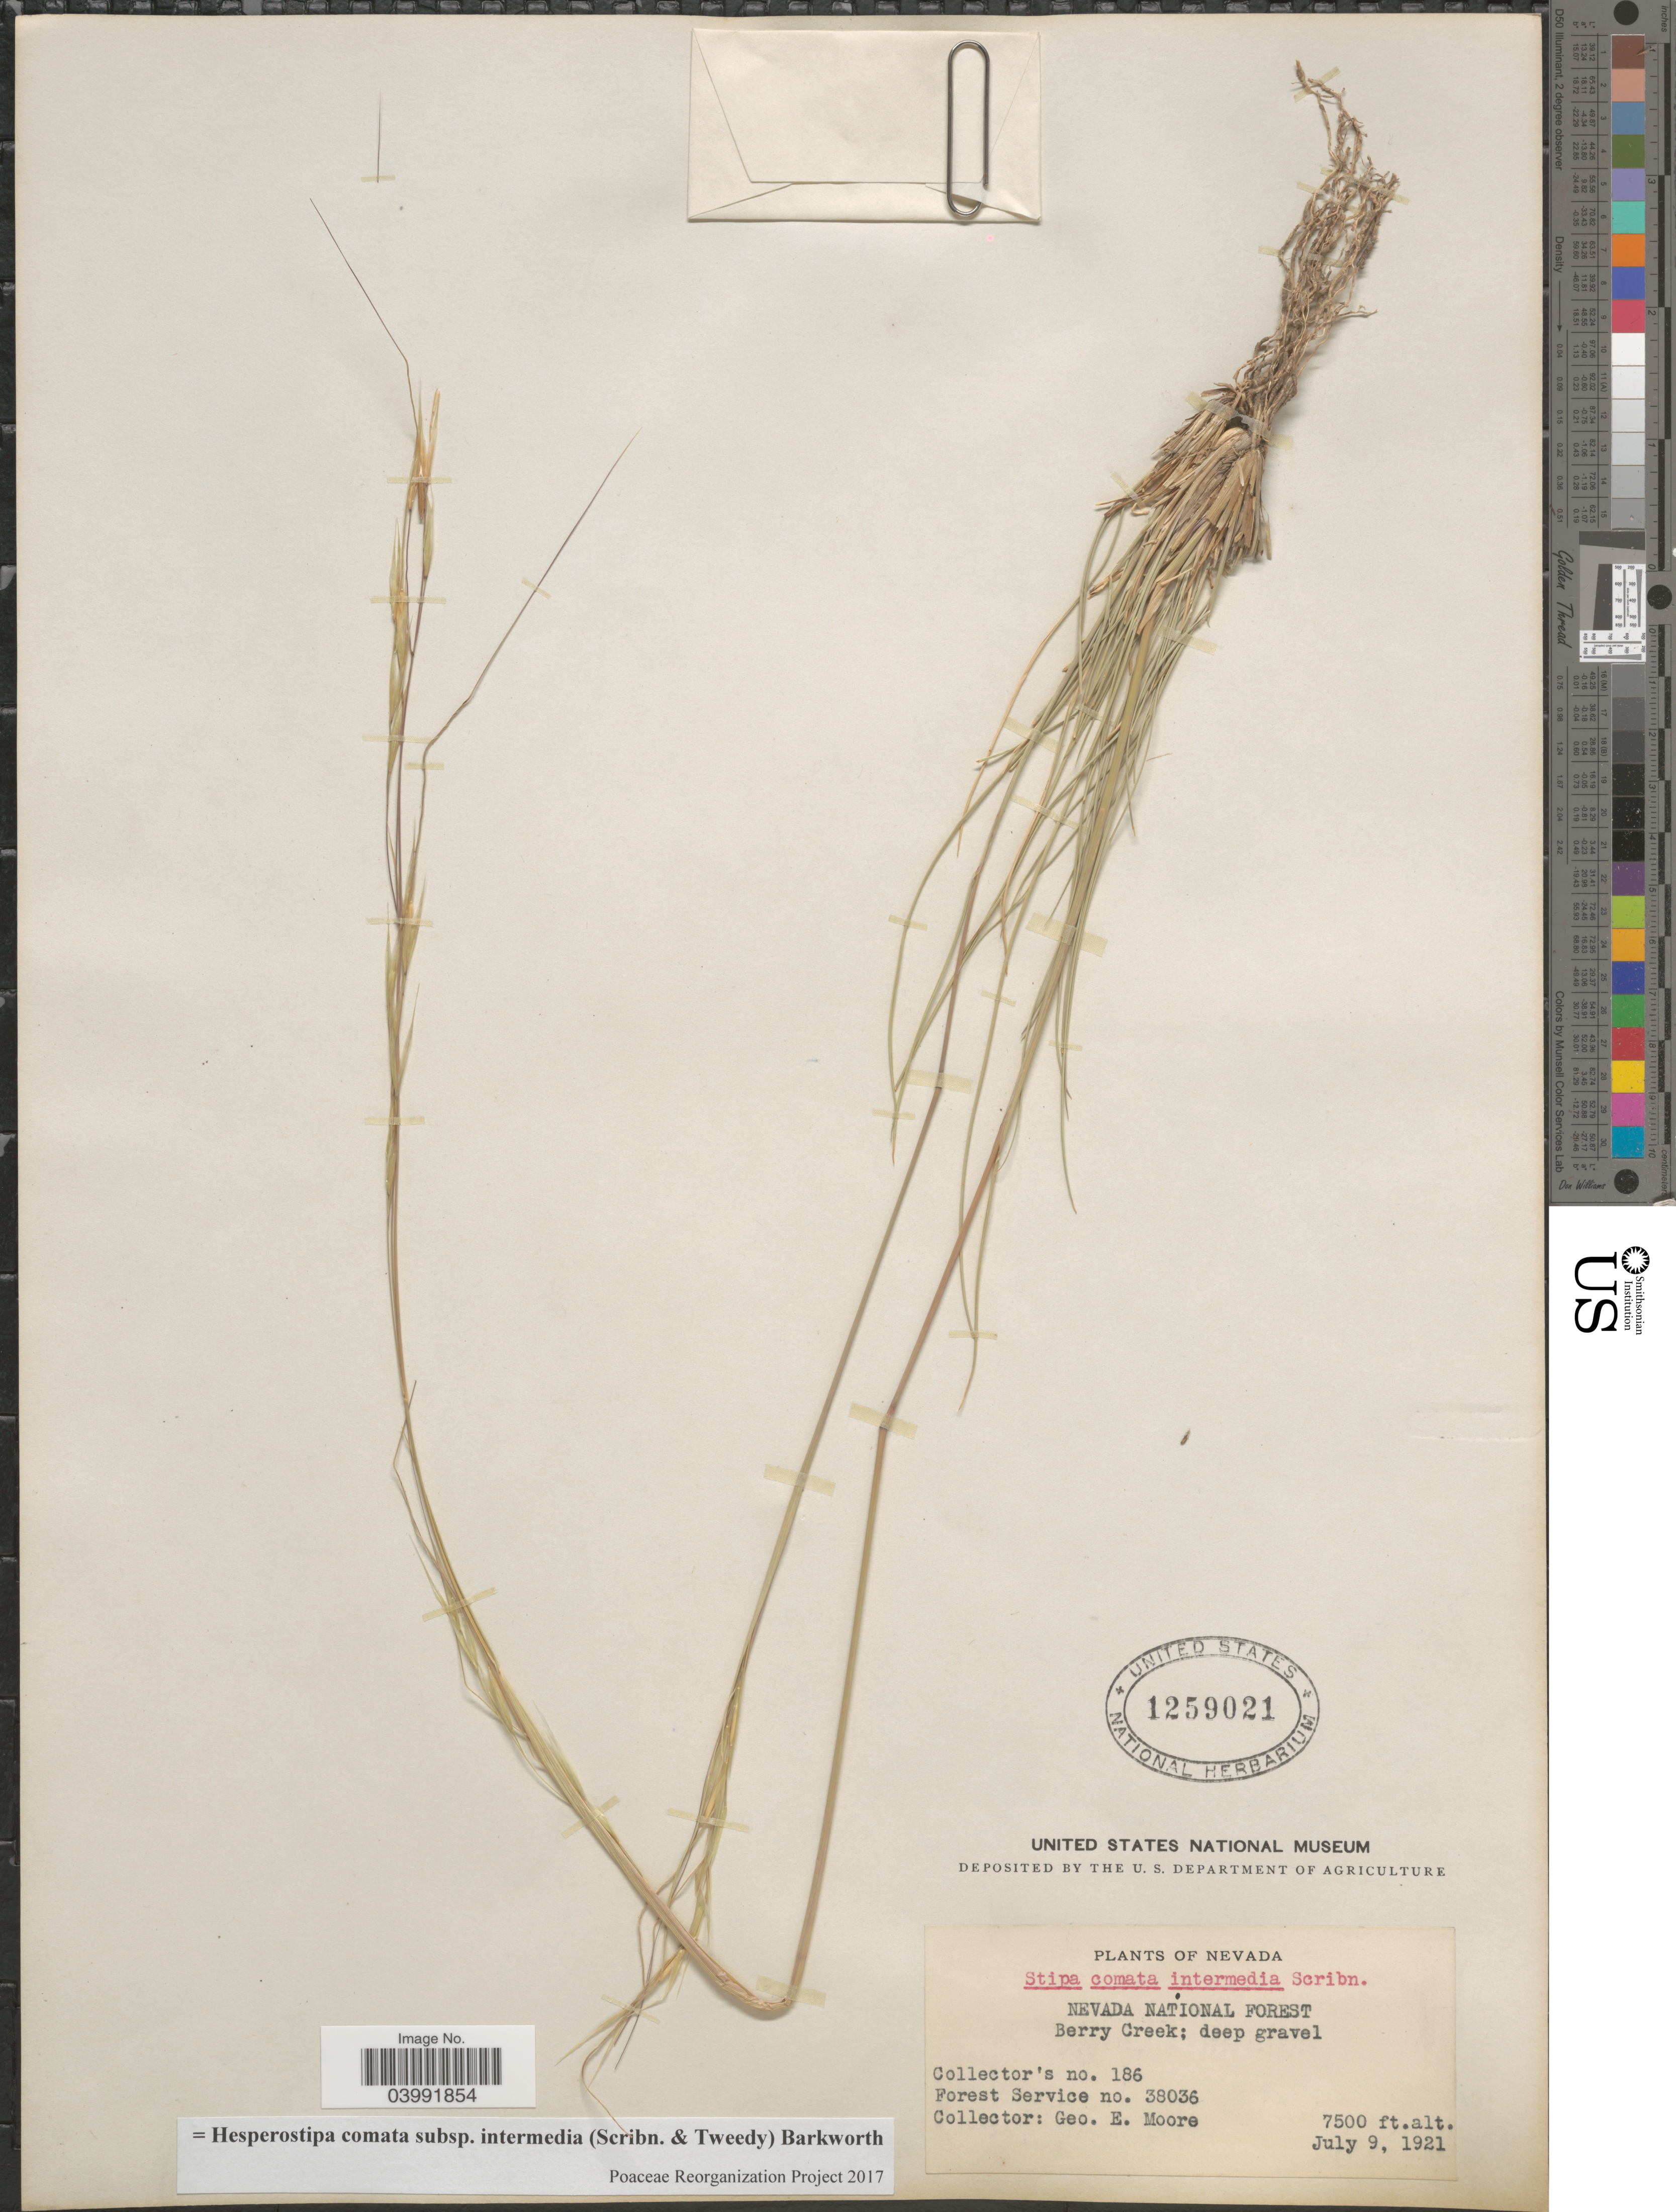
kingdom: Plantae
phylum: Tracheophyta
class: Liliopsida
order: Poales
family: Poaceae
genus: Hesperostipa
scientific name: Hesperostipa comata subsp. intermedia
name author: (Scribn. & Tweedy) Barkworth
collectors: G. Moore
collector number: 186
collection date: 1921-07-09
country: United States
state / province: Nevada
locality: Nevada National Forest. Berry Creek; deep gravel.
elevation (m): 2286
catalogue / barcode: US 1259021